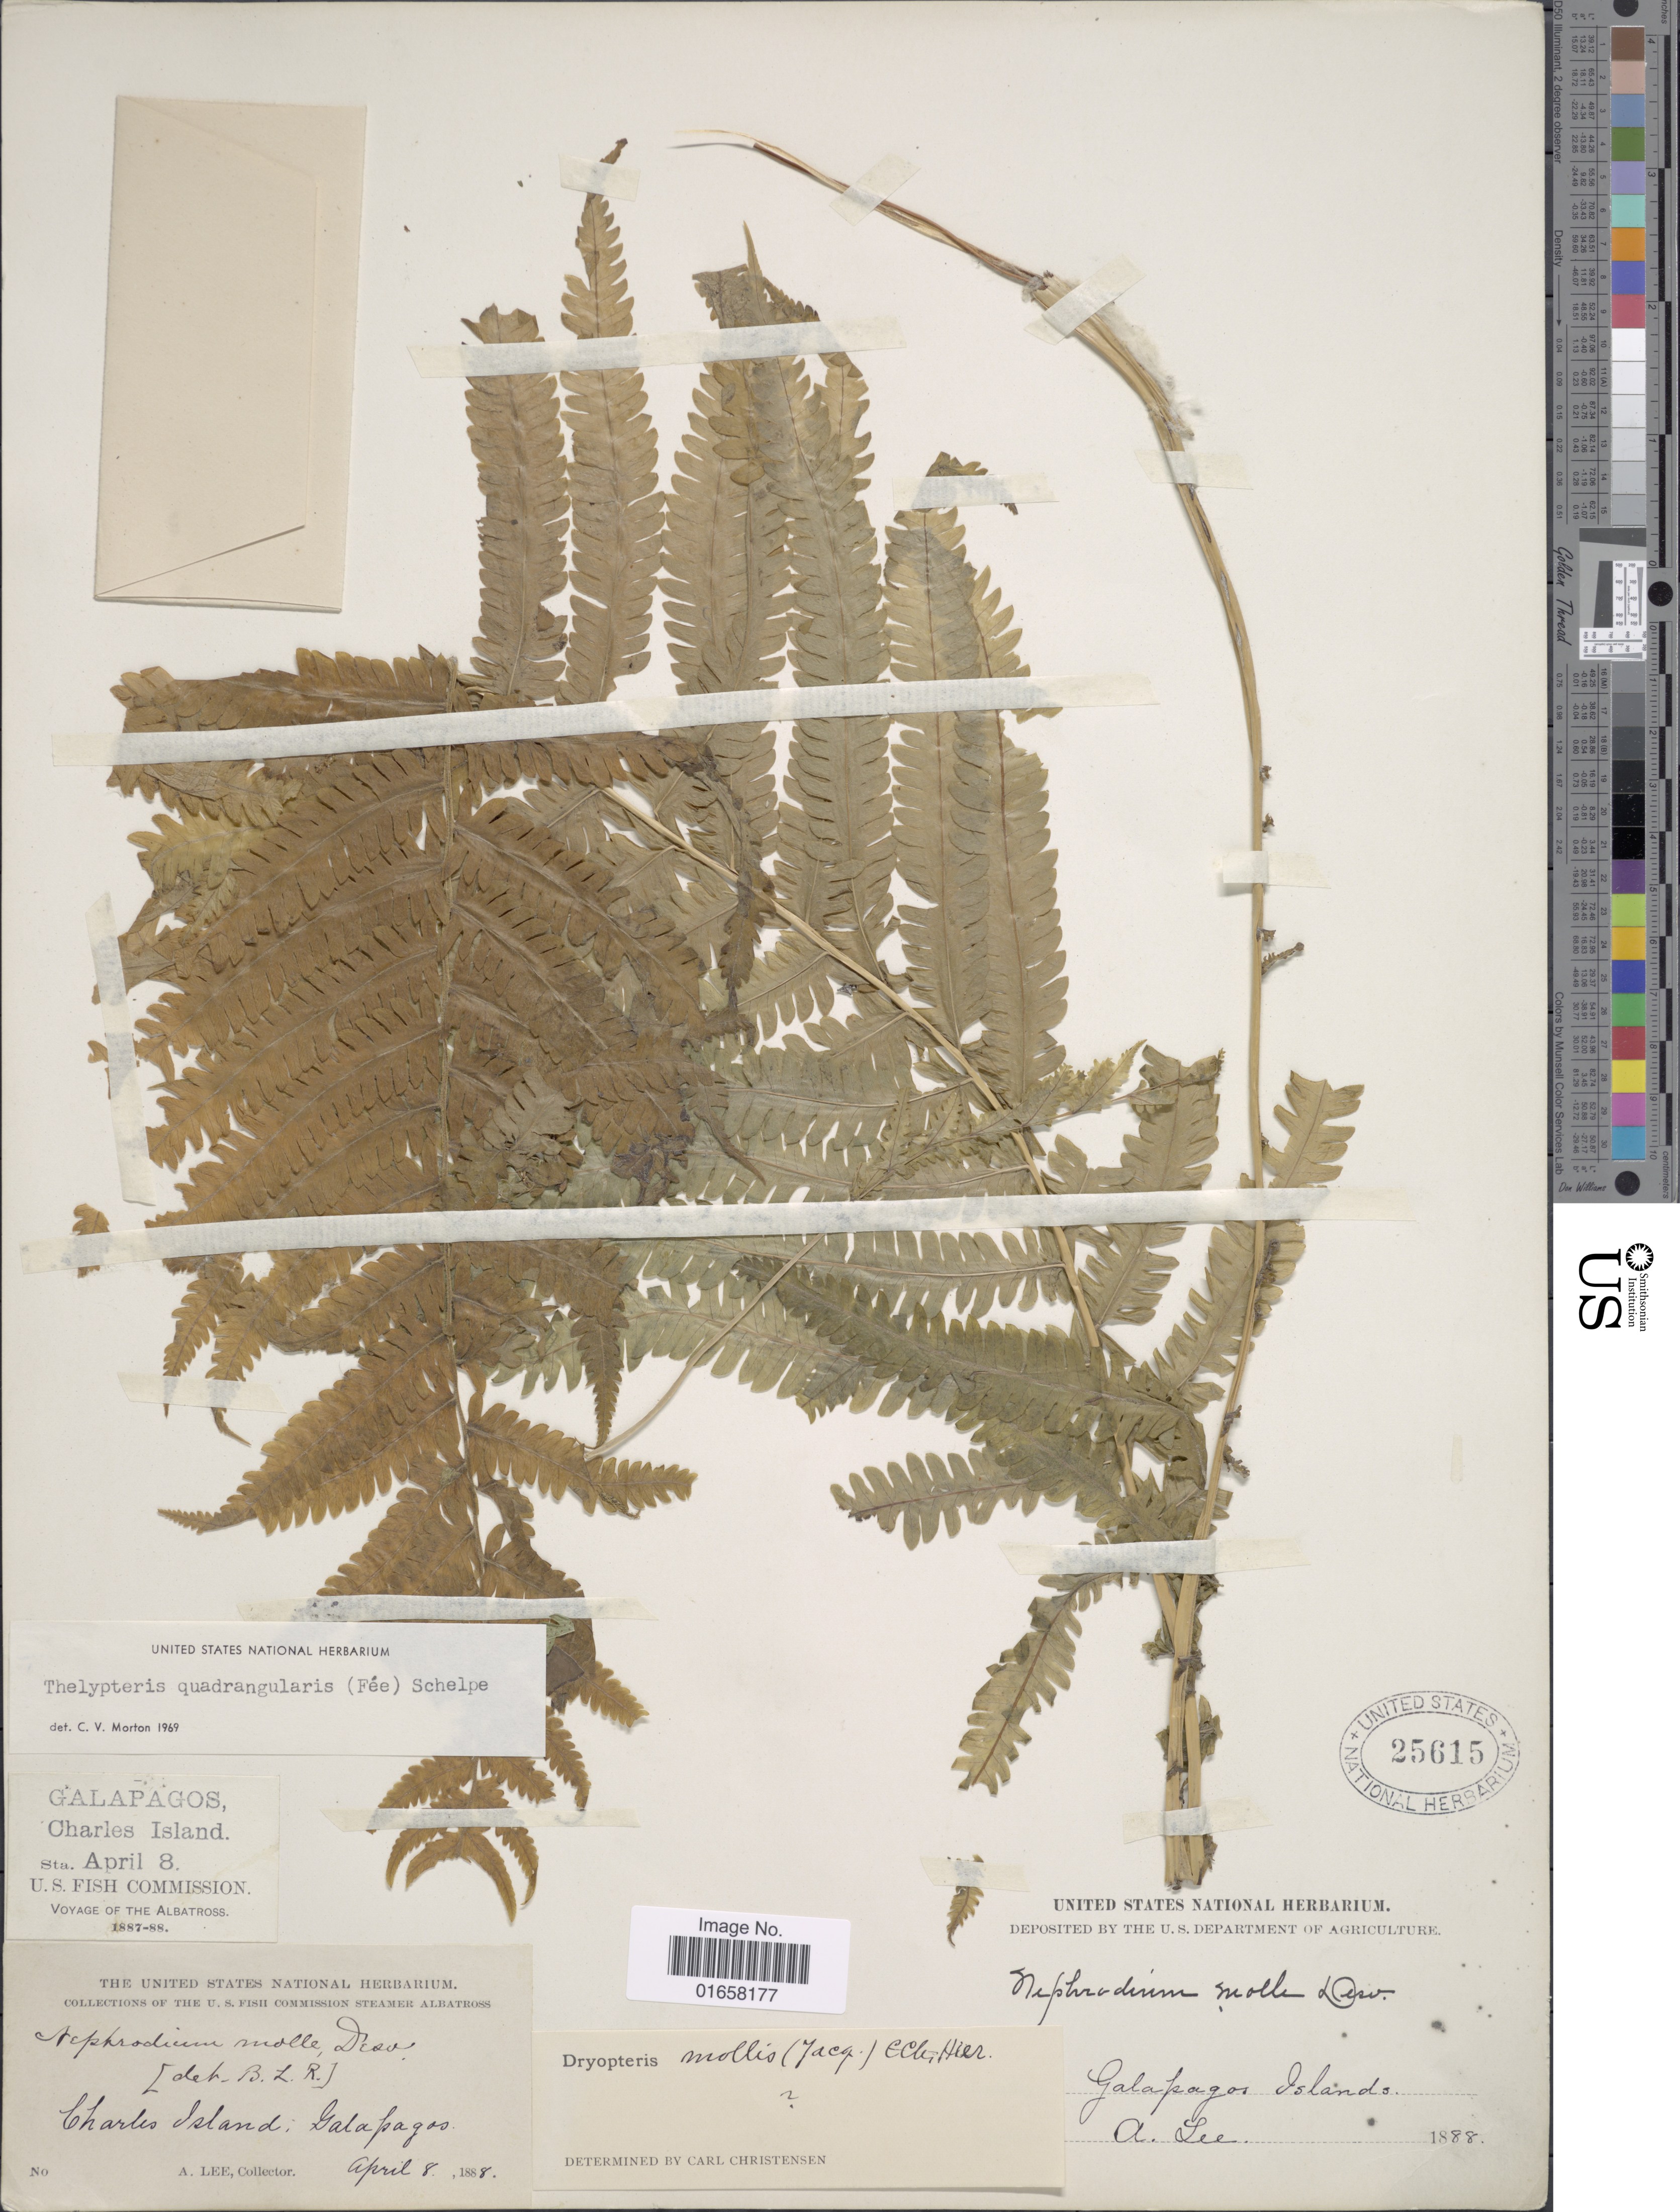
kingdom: Plantae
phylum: Tracheophyta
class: Polypodiopsida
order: Polypodiales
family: Thelypteridaceae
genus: Christella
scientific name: Christella hispidula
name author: (Decne.) Holttum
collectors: A. Lee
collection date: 1888-04-08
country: Ecuador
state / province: Colón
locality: Charles Island, Galapagos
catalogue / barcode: US 25615